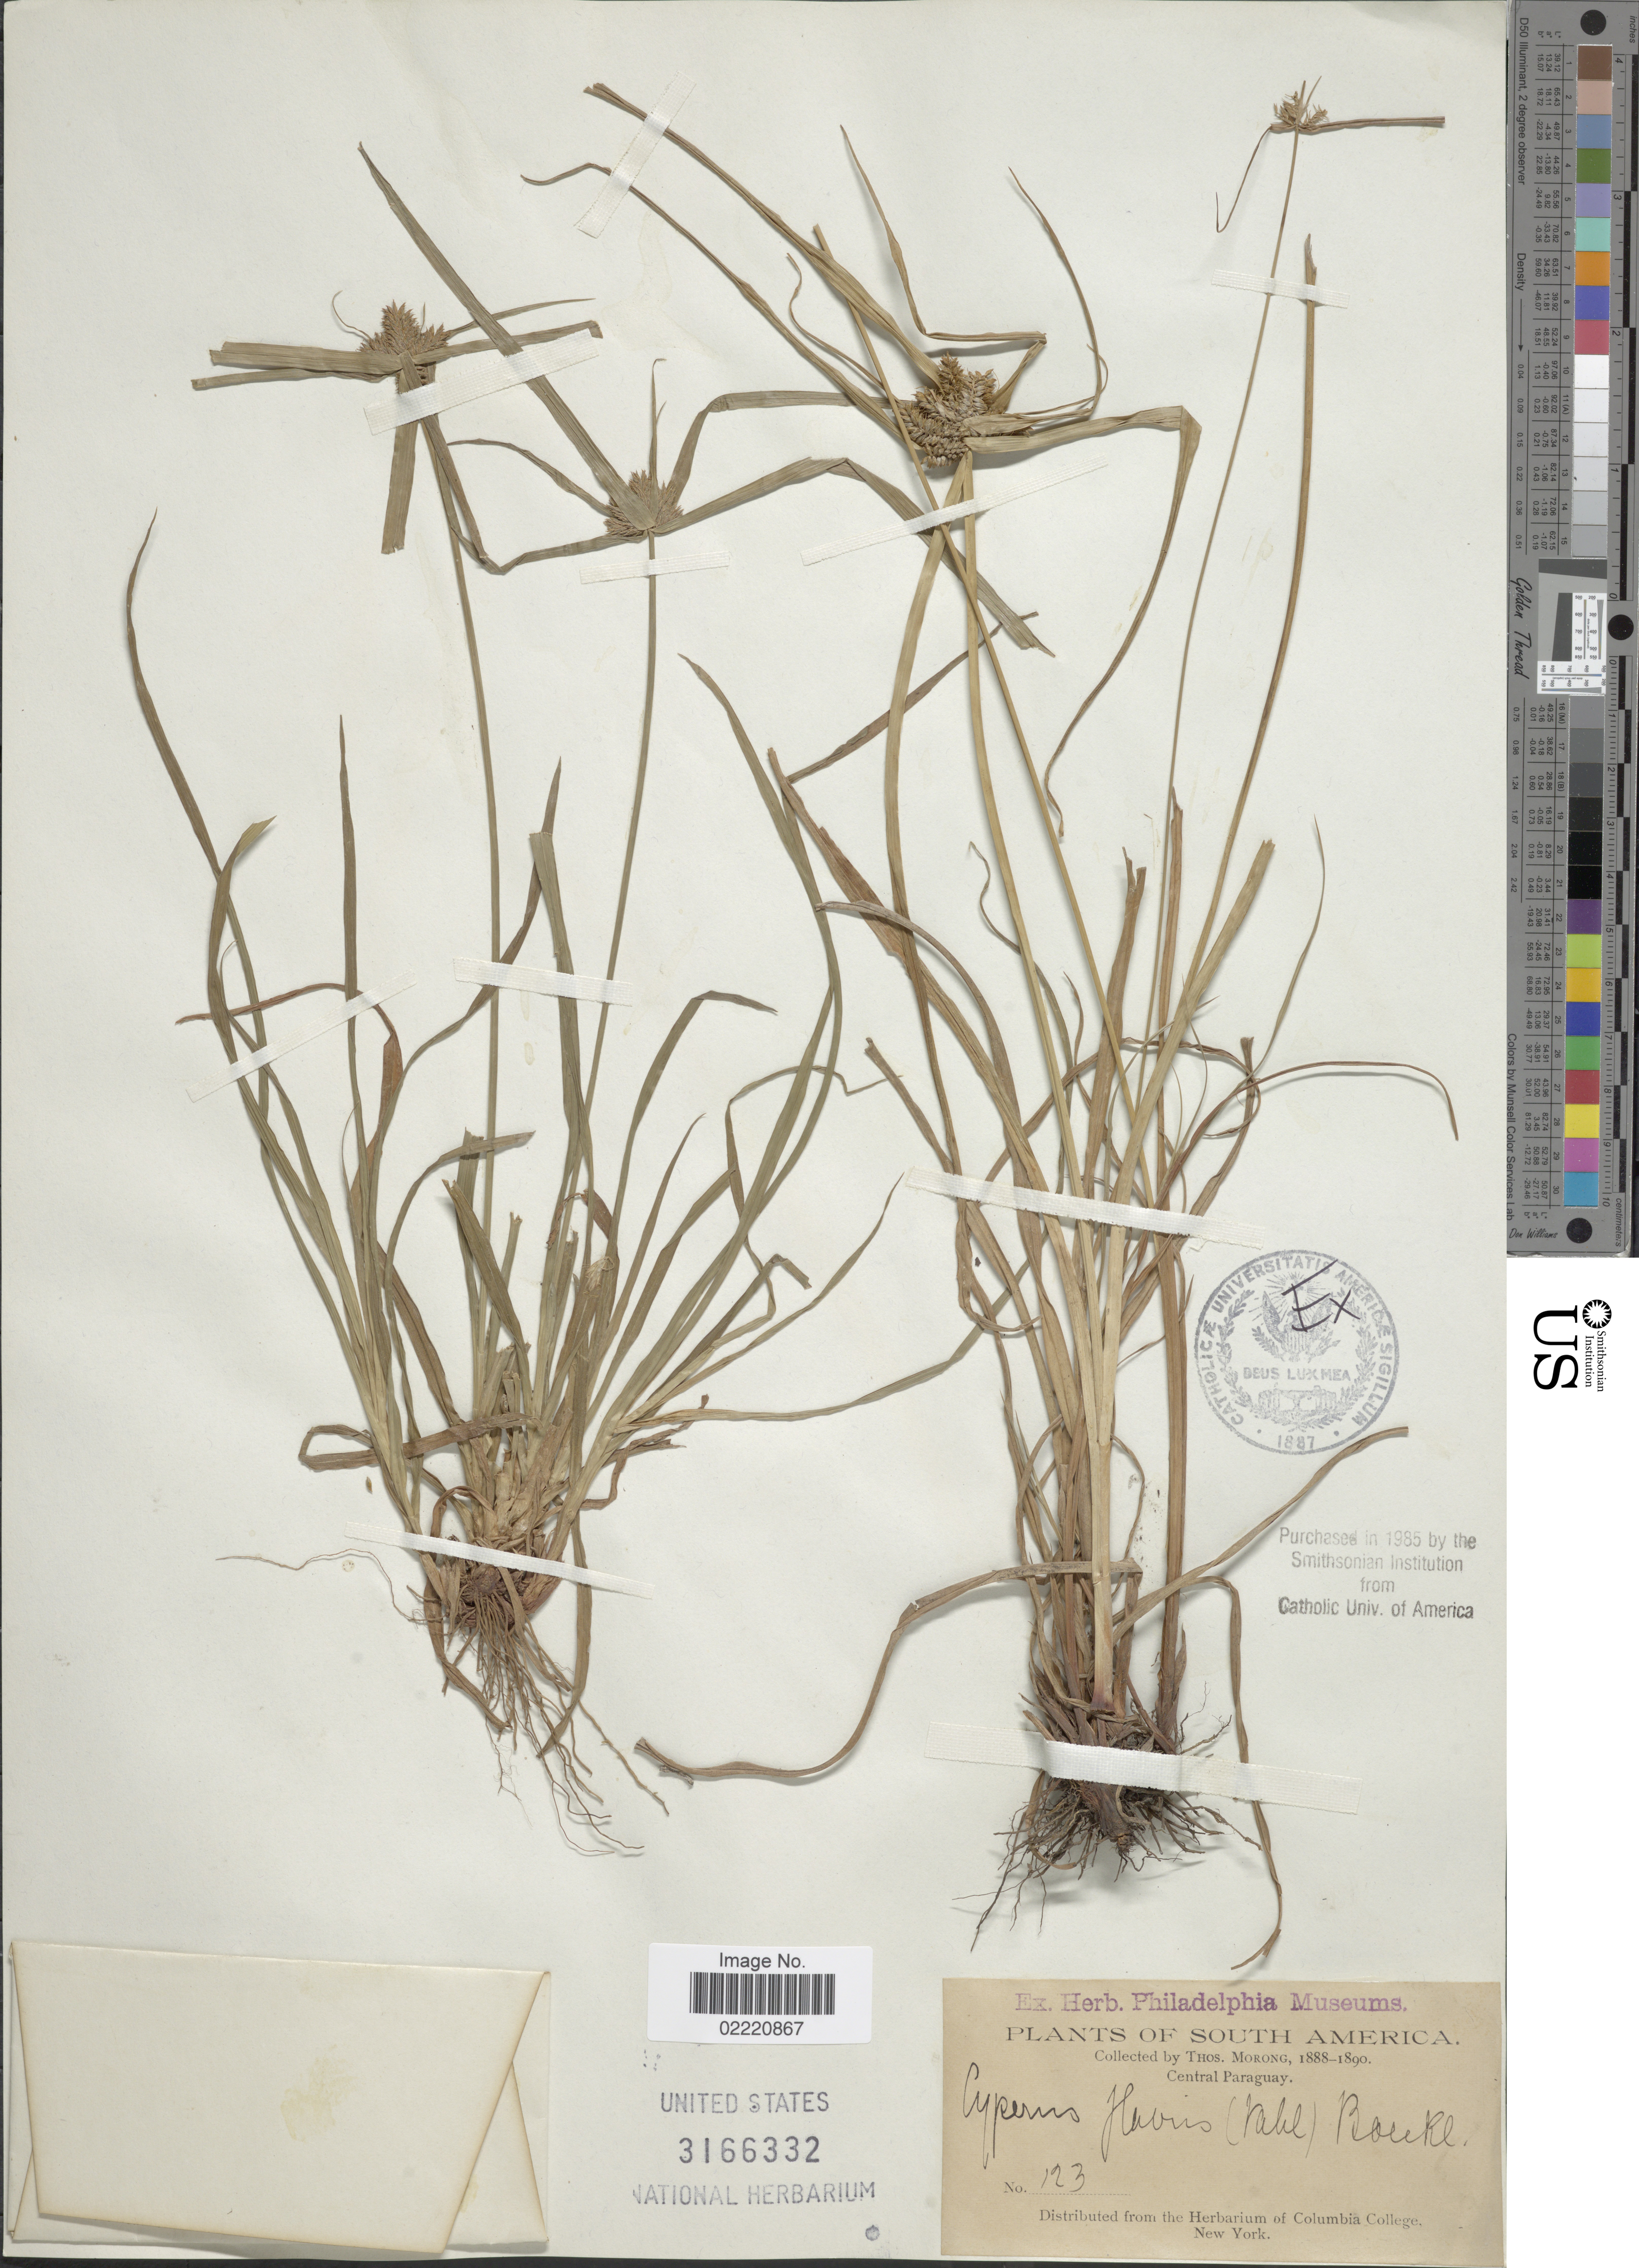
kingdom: Plantae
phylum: Tracheophyta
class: Liliopsida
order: Poales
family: Cyperaceae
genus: Cyperus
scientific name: Cyperus aggregatus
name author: (Willd.) Endl.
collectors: T. Morong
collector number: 123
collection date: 1888/1890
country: Paraguay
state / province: Central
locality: Central Paraguay.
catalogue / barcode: US 3166332